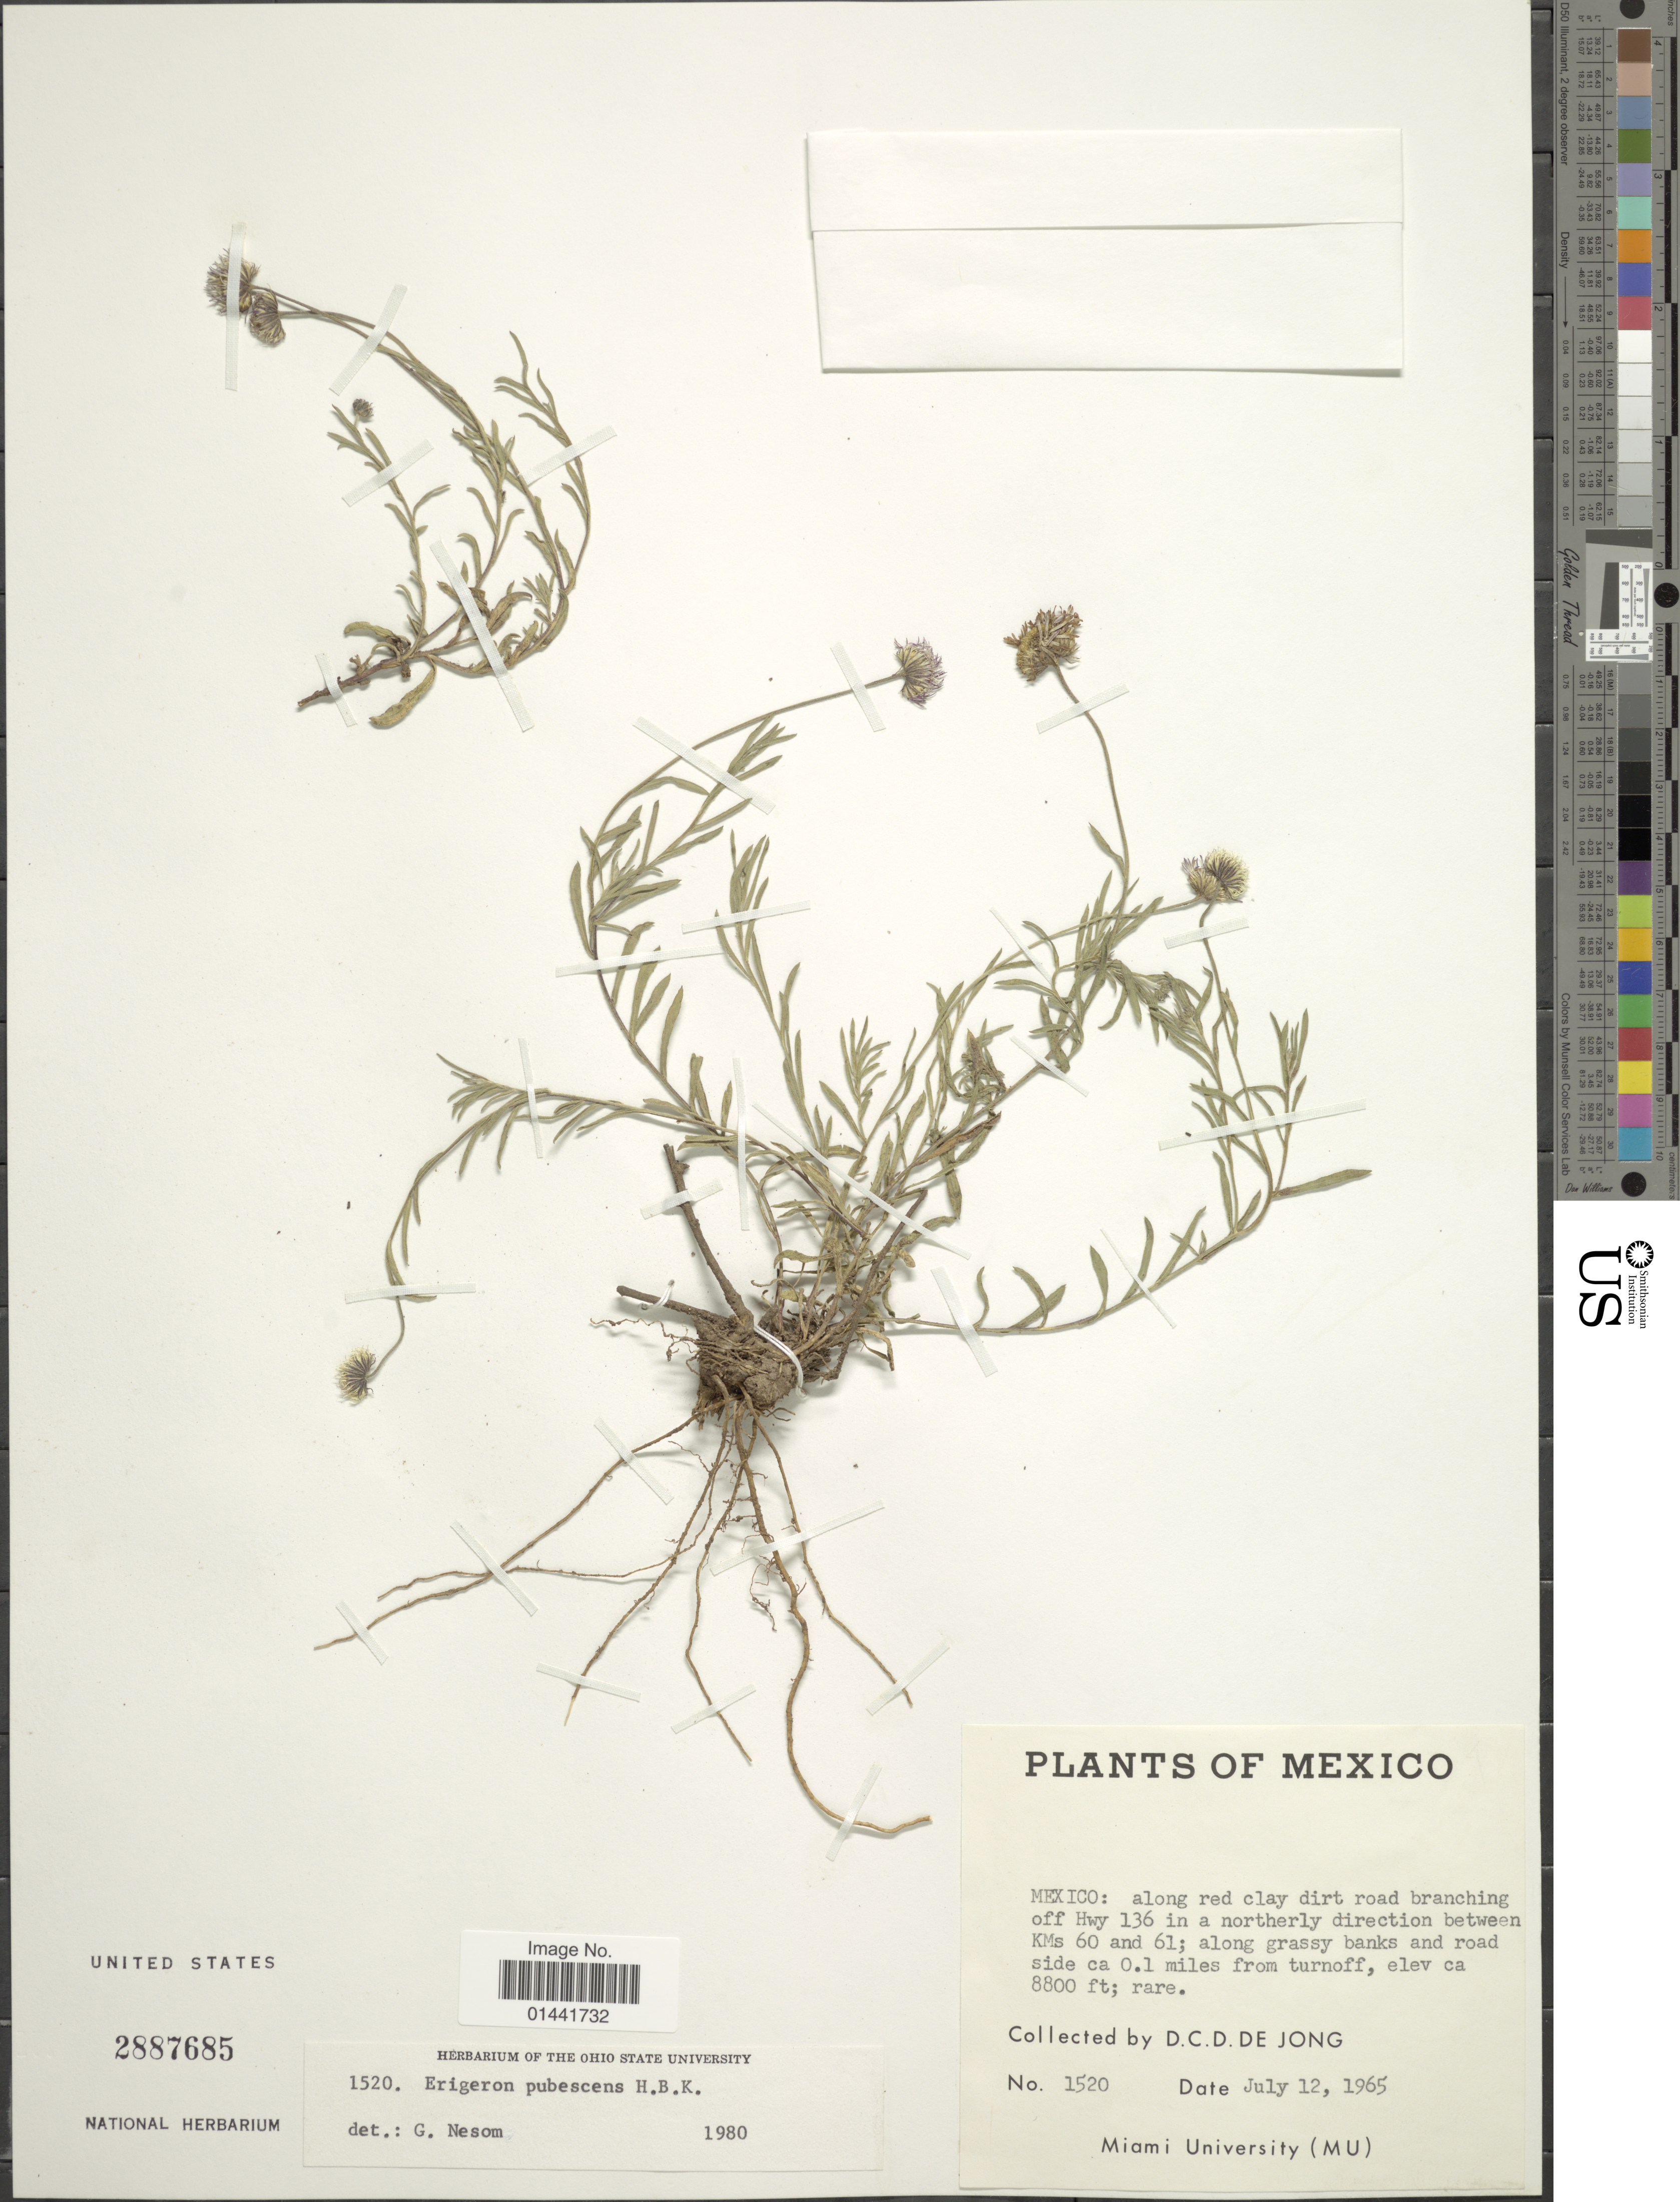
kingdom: Plantae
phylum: Tracheophyta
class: Magnoliopsida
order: Asterales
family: Asteraceae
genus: Erigeron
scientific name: Erigeron pubescens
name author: Kunth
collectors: D. De Jong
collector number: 1520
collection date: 1965-07-12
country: Mexico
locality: Along red clay dirt road branching off Hwy 136 in northerly direction between KMs 60 and 61; along grassy banks and road side ca. 0.1 miles from turnoff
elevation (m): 2682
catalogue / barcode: US 2887685